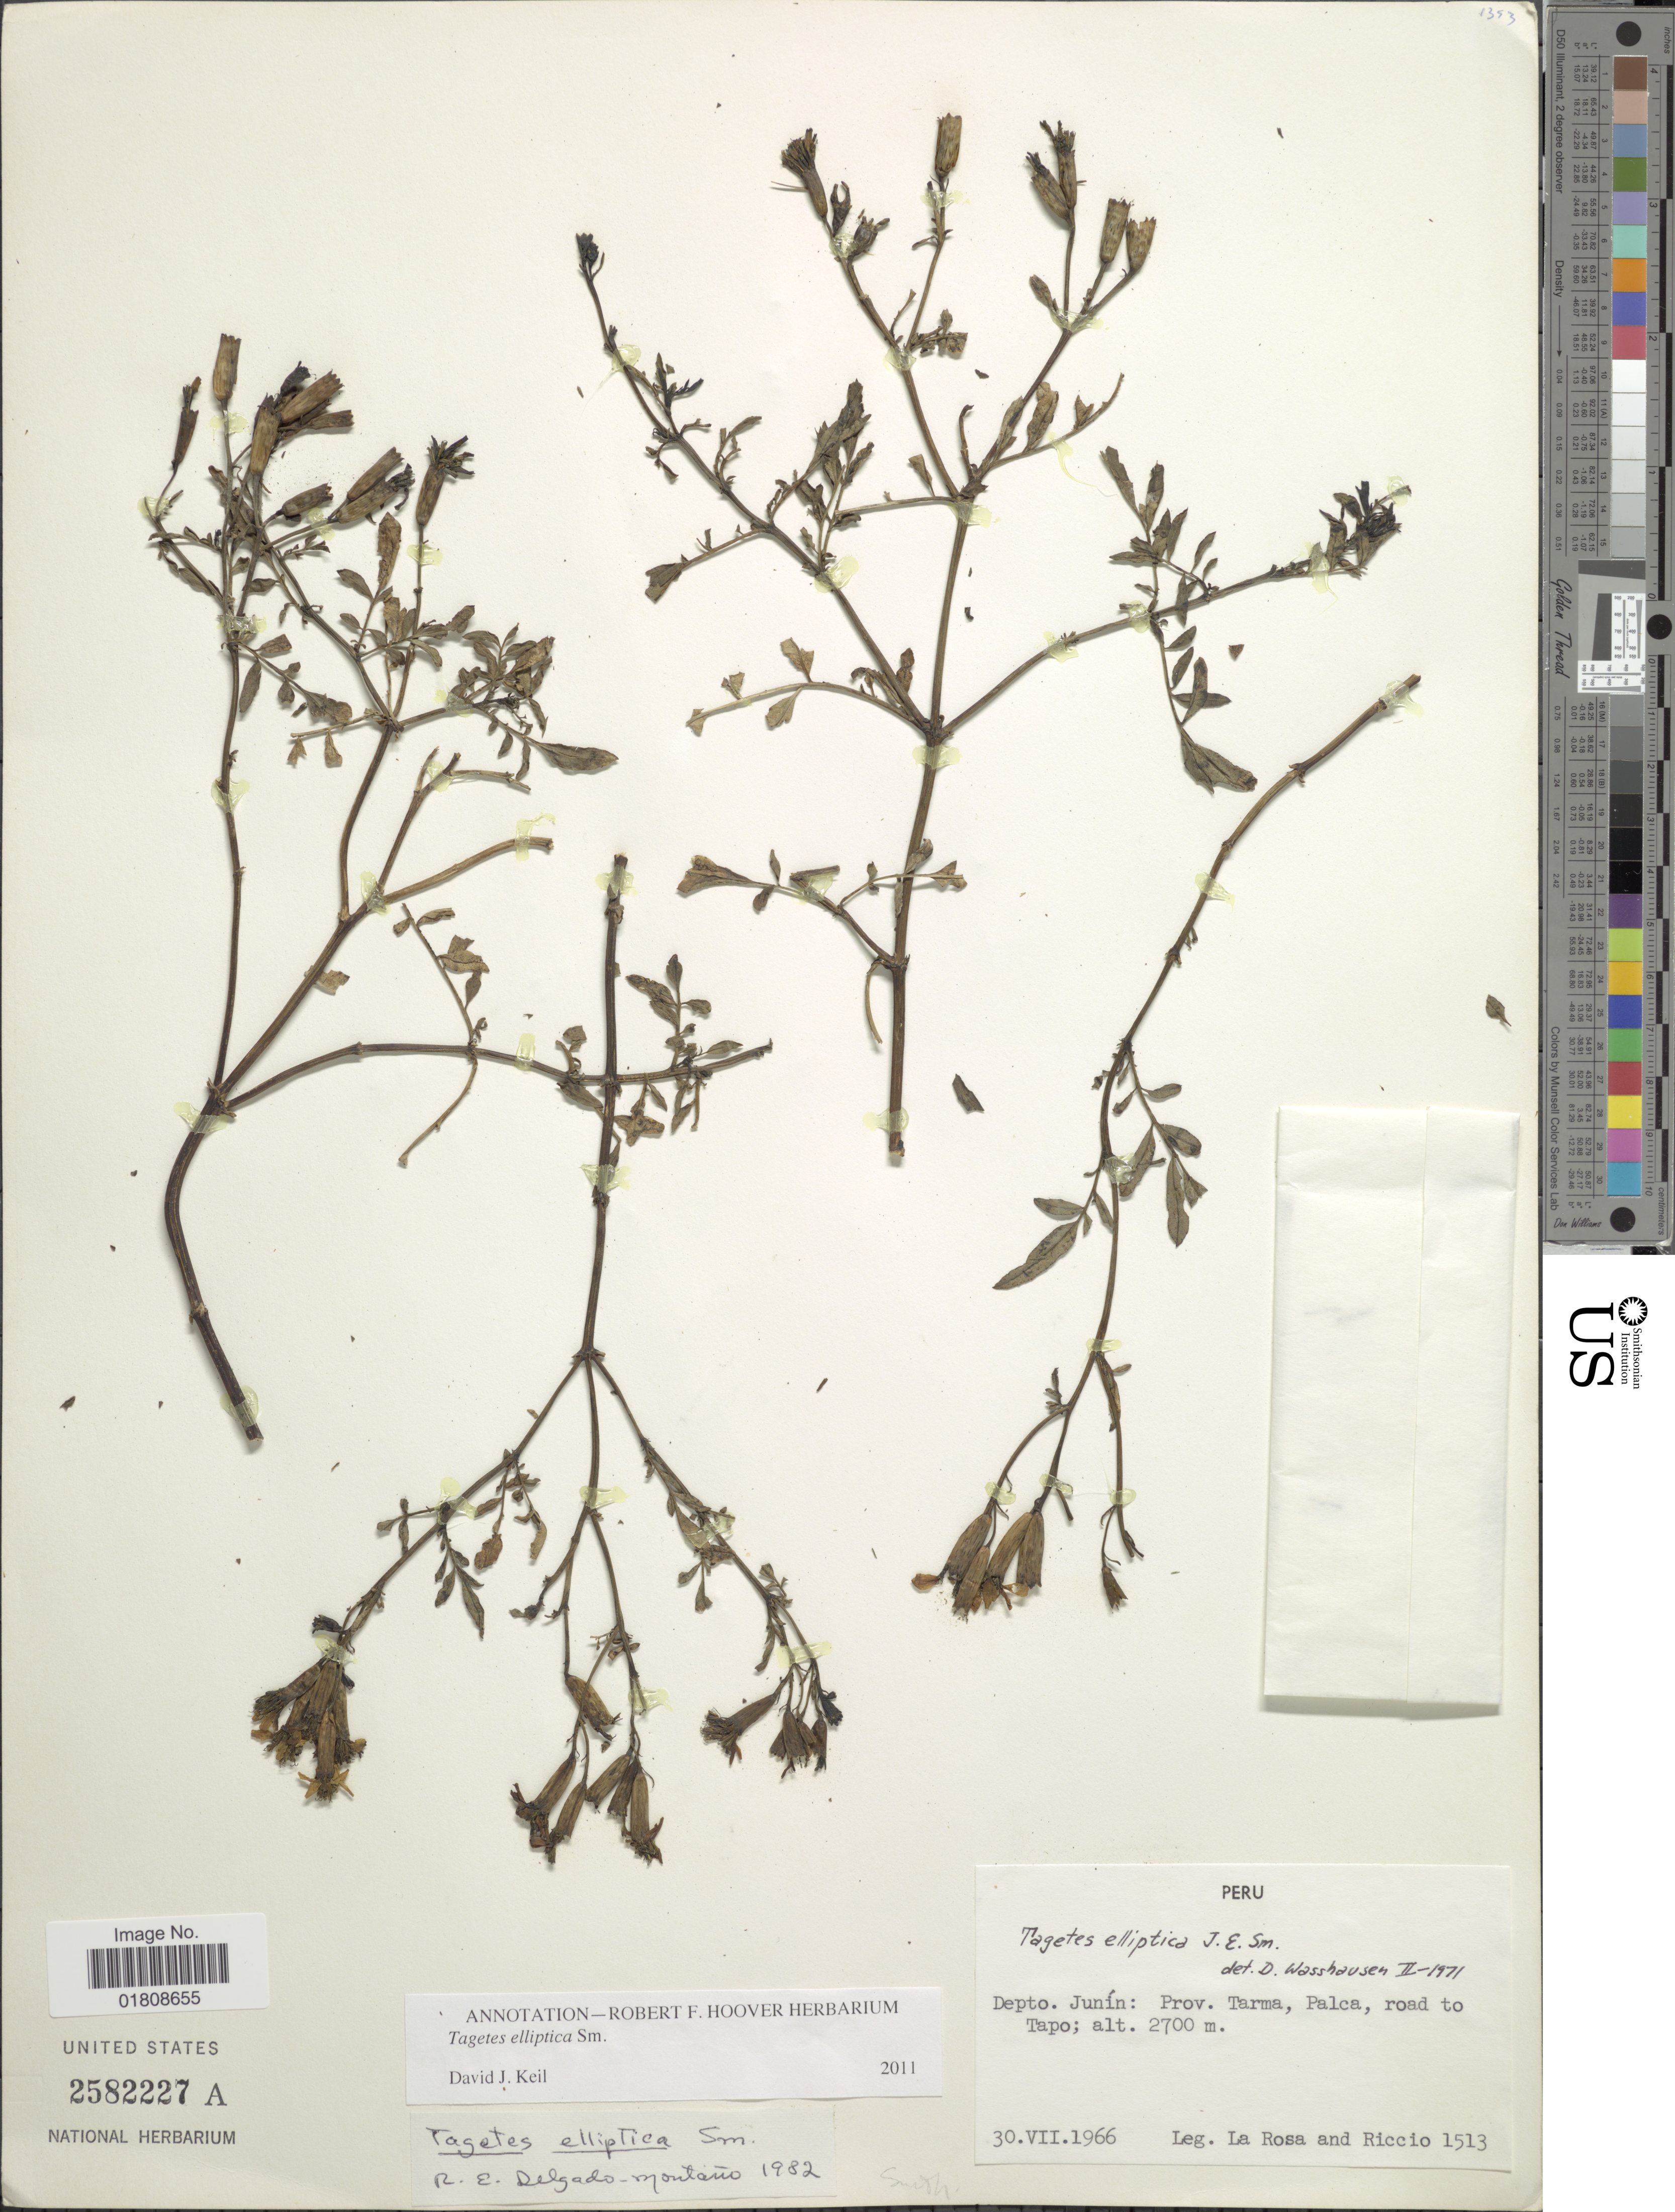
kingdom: Plantae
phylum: Tracheophyta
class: Magnoliopsida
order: Asterales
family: Asteraceae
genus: Tagetes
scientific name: Tagetes elliptica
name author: Sm. in Rees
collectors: -. La Rosa & Riccio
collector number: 1513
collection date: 1966-07-30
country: Peru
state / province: Junín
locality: Prov. Tarma, Palca, road to Tapo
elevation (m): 2700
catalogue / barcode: US 2582227A